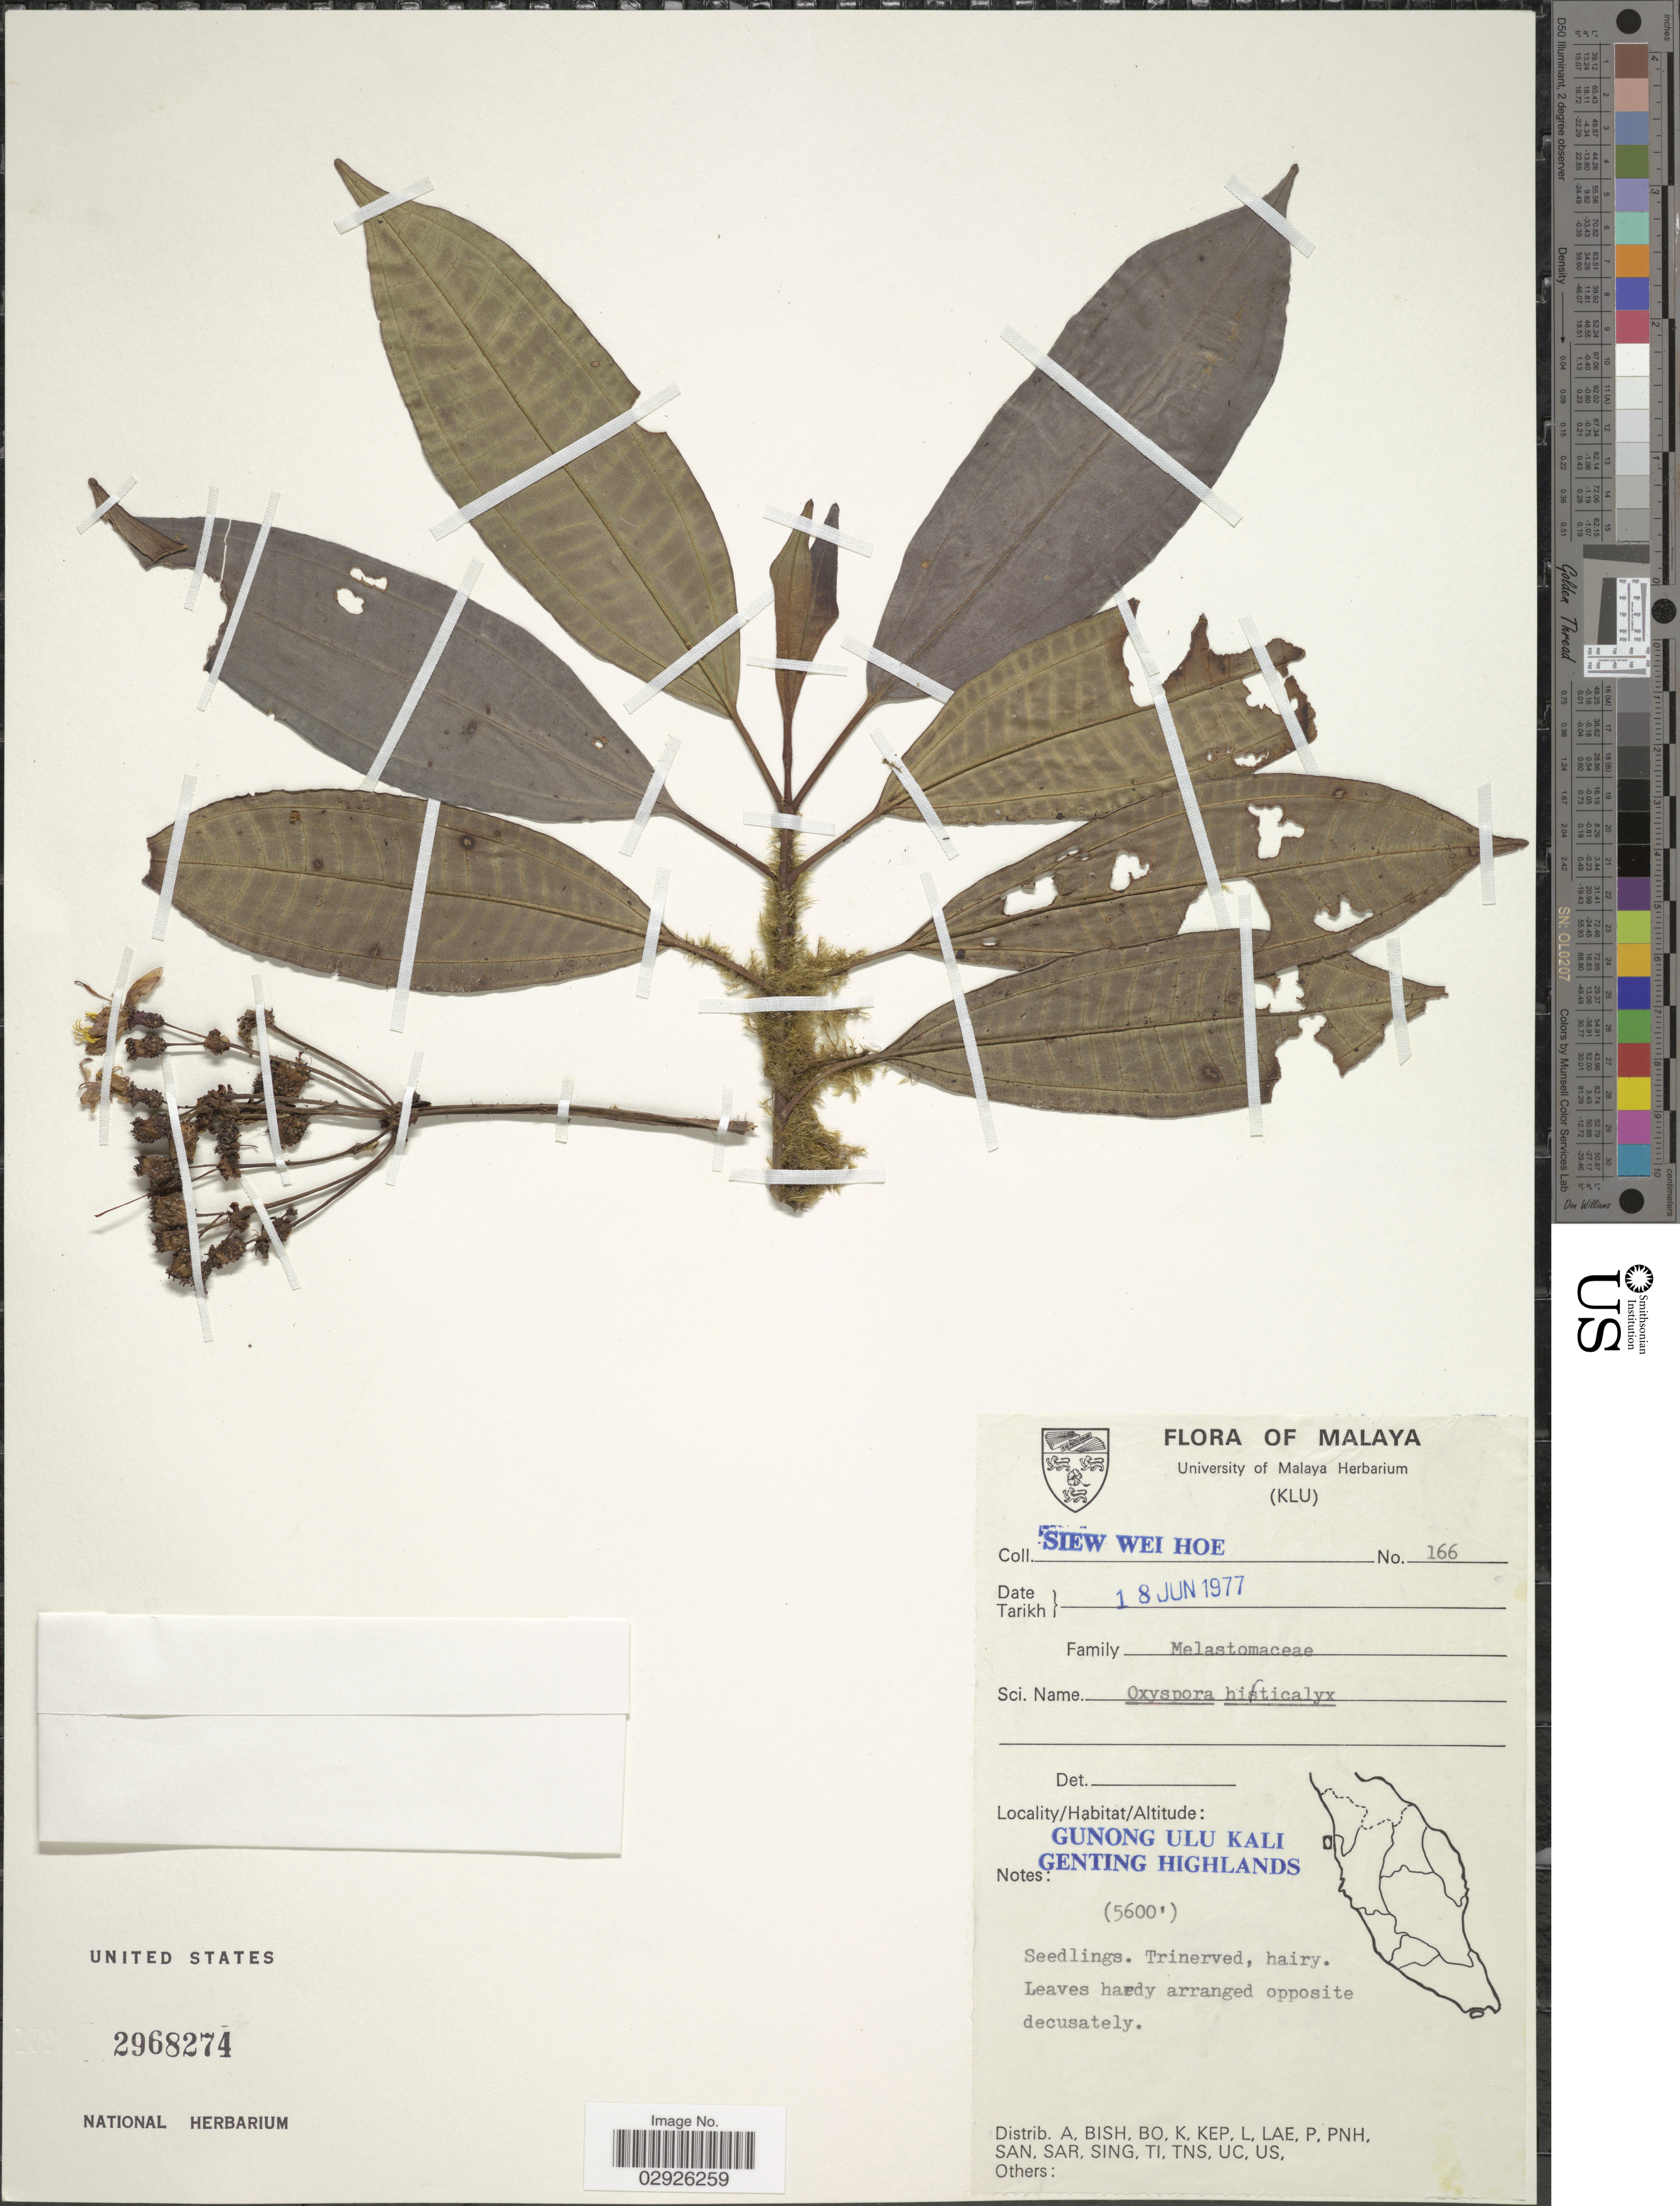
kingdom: Plantae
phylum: Tracheophyta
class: Magnoliopsida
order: Myrtales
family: Melastomataceae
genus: Oxyspora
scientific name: Oxyspora hirticalyx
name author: Ridl.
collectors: S. Hoe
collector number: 166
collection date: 1977-06-18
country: Malaysia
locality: Malaya, Gunong Ulu Kalo Genting Highlands.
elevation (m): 1707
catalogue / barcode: US 2968274